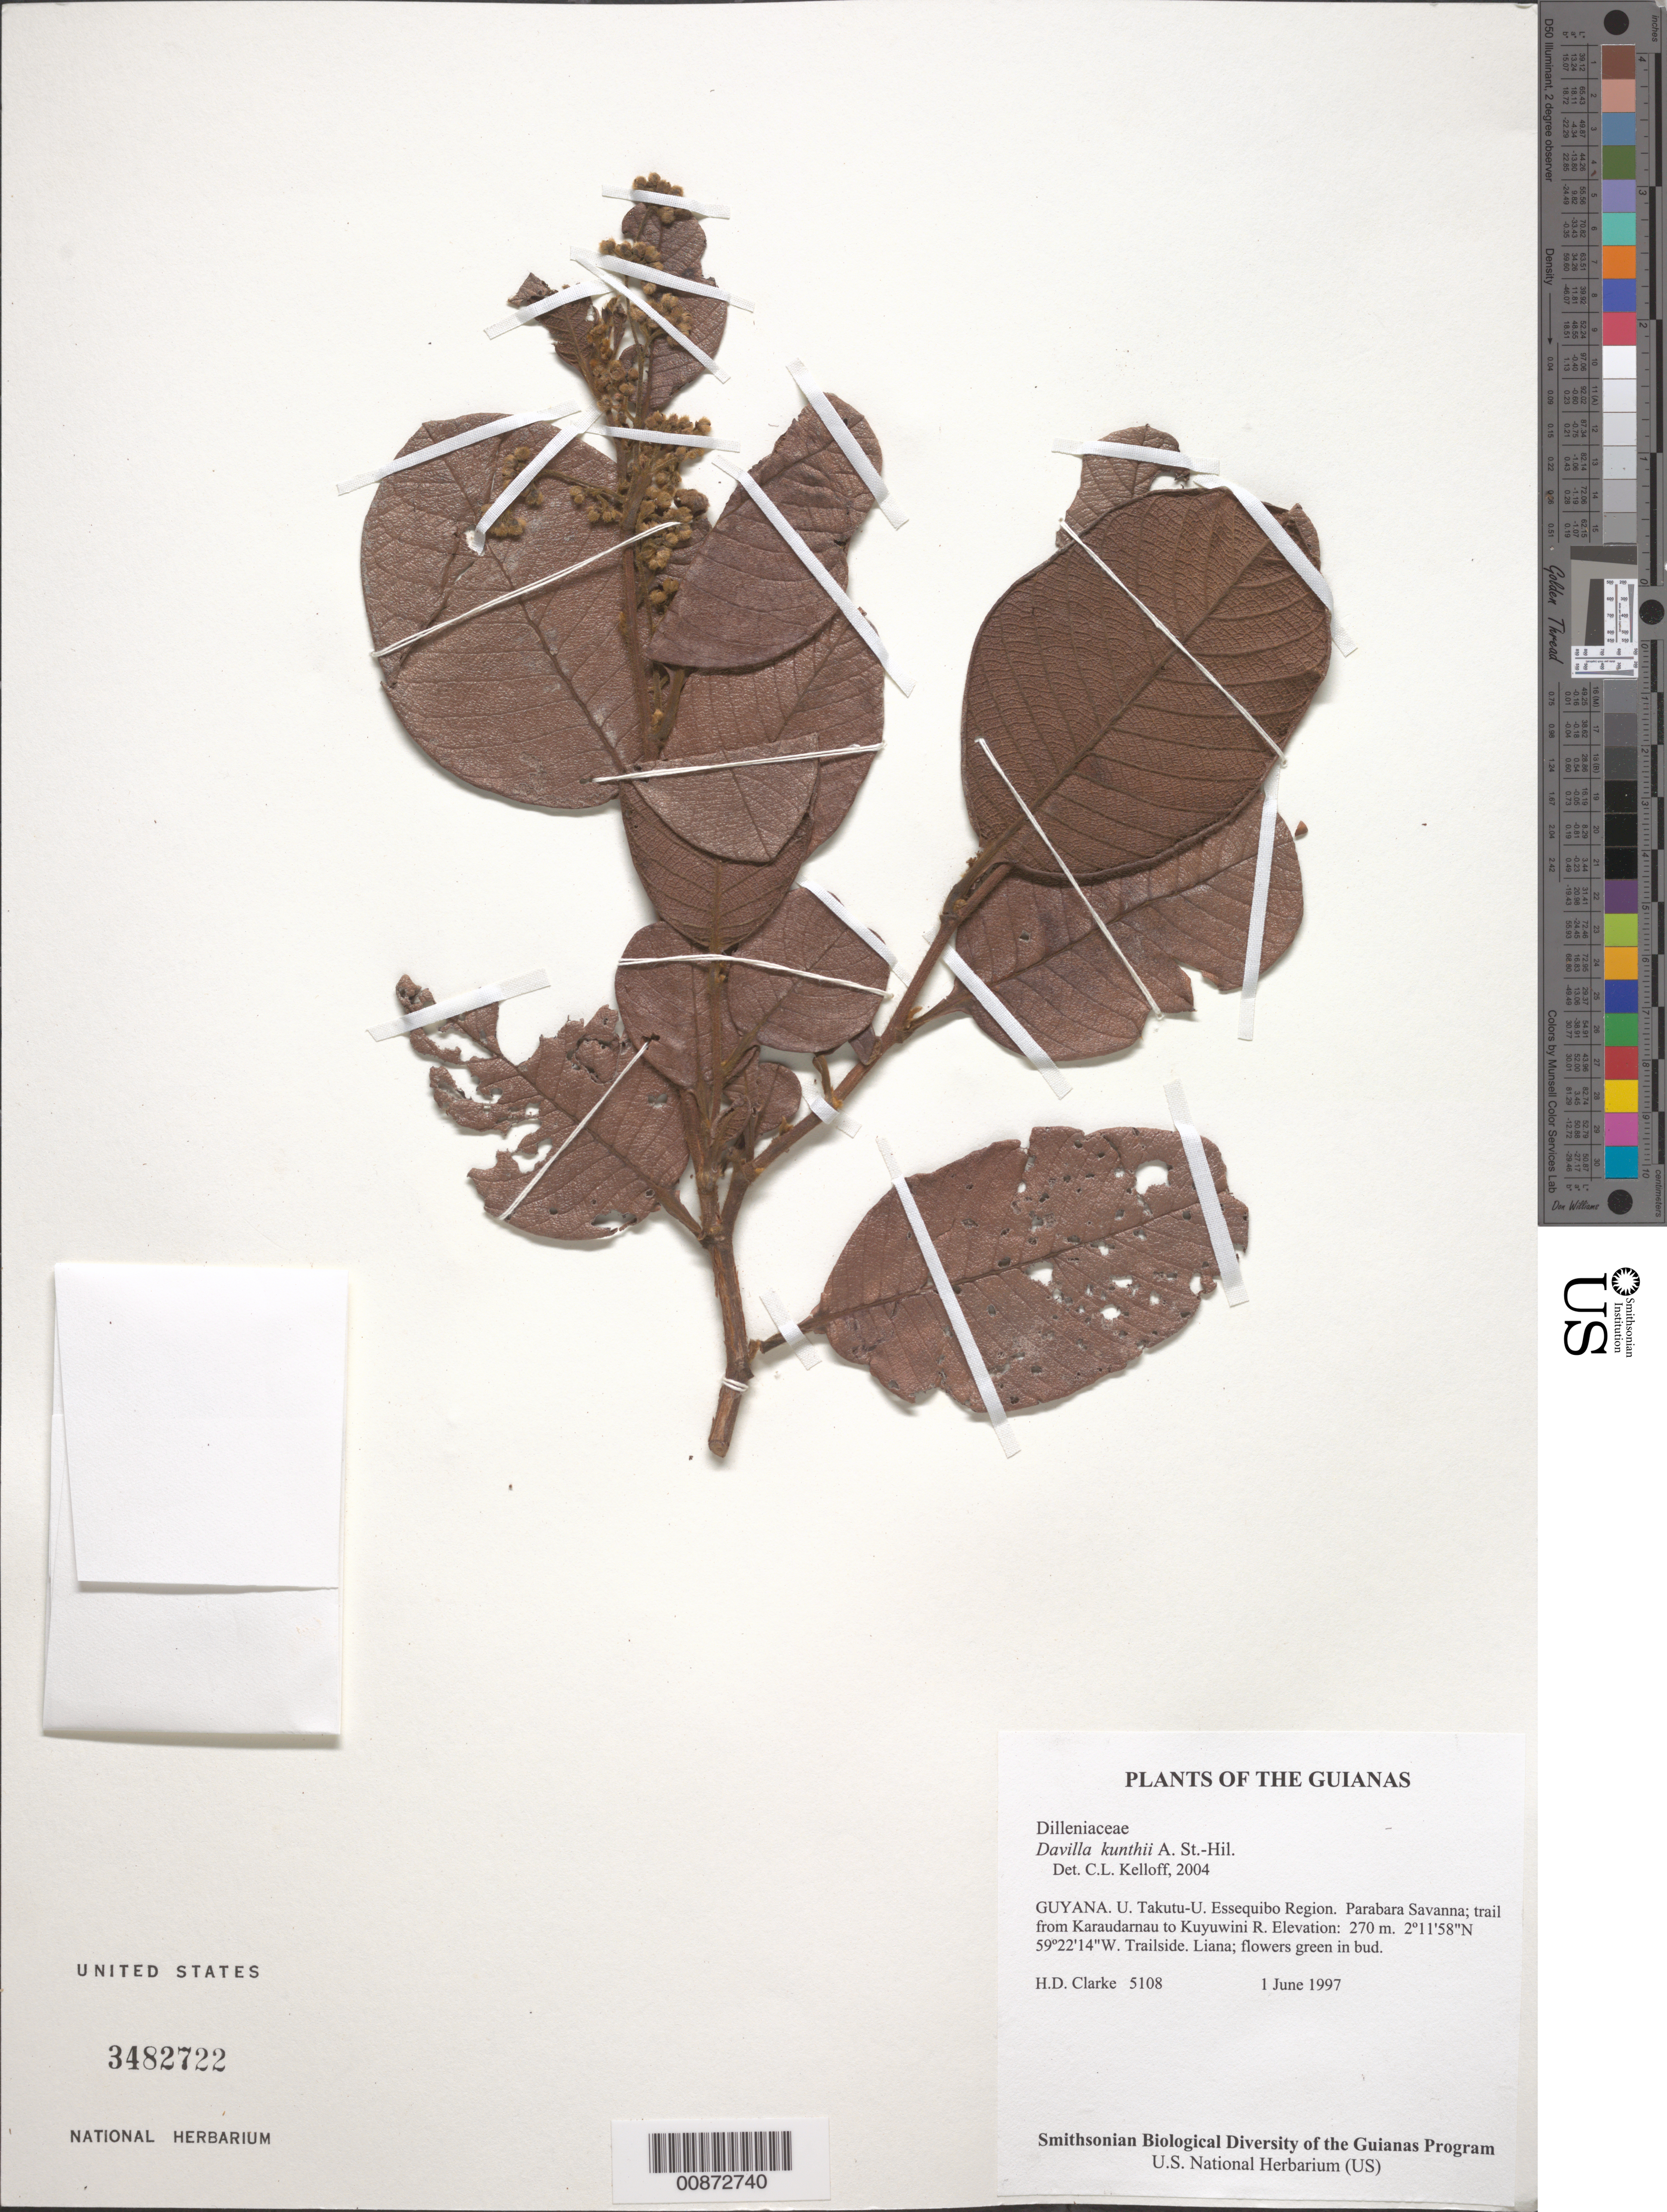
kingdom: Plantae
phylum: Tracheophyta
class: Magnoliopsida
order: Dilleniales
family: Dilleniaceae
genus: Davilla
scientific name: Davilla kunthii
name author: A. St.-Hil.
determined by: Kelloff, Carol L., (US), Smithsonian Institution - National Museum of Natural History (UNITED STATES)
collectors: H. D. Clarke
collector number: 5108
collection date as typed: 1 June 1997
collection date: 1997-06-01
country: Guyana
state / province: U. Takutu-U. Essequibo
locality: Parabara Savanna; trail from Karaudarnau to Kuyuwini R.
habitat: Trailside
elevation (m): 270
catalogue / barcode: US 3482722